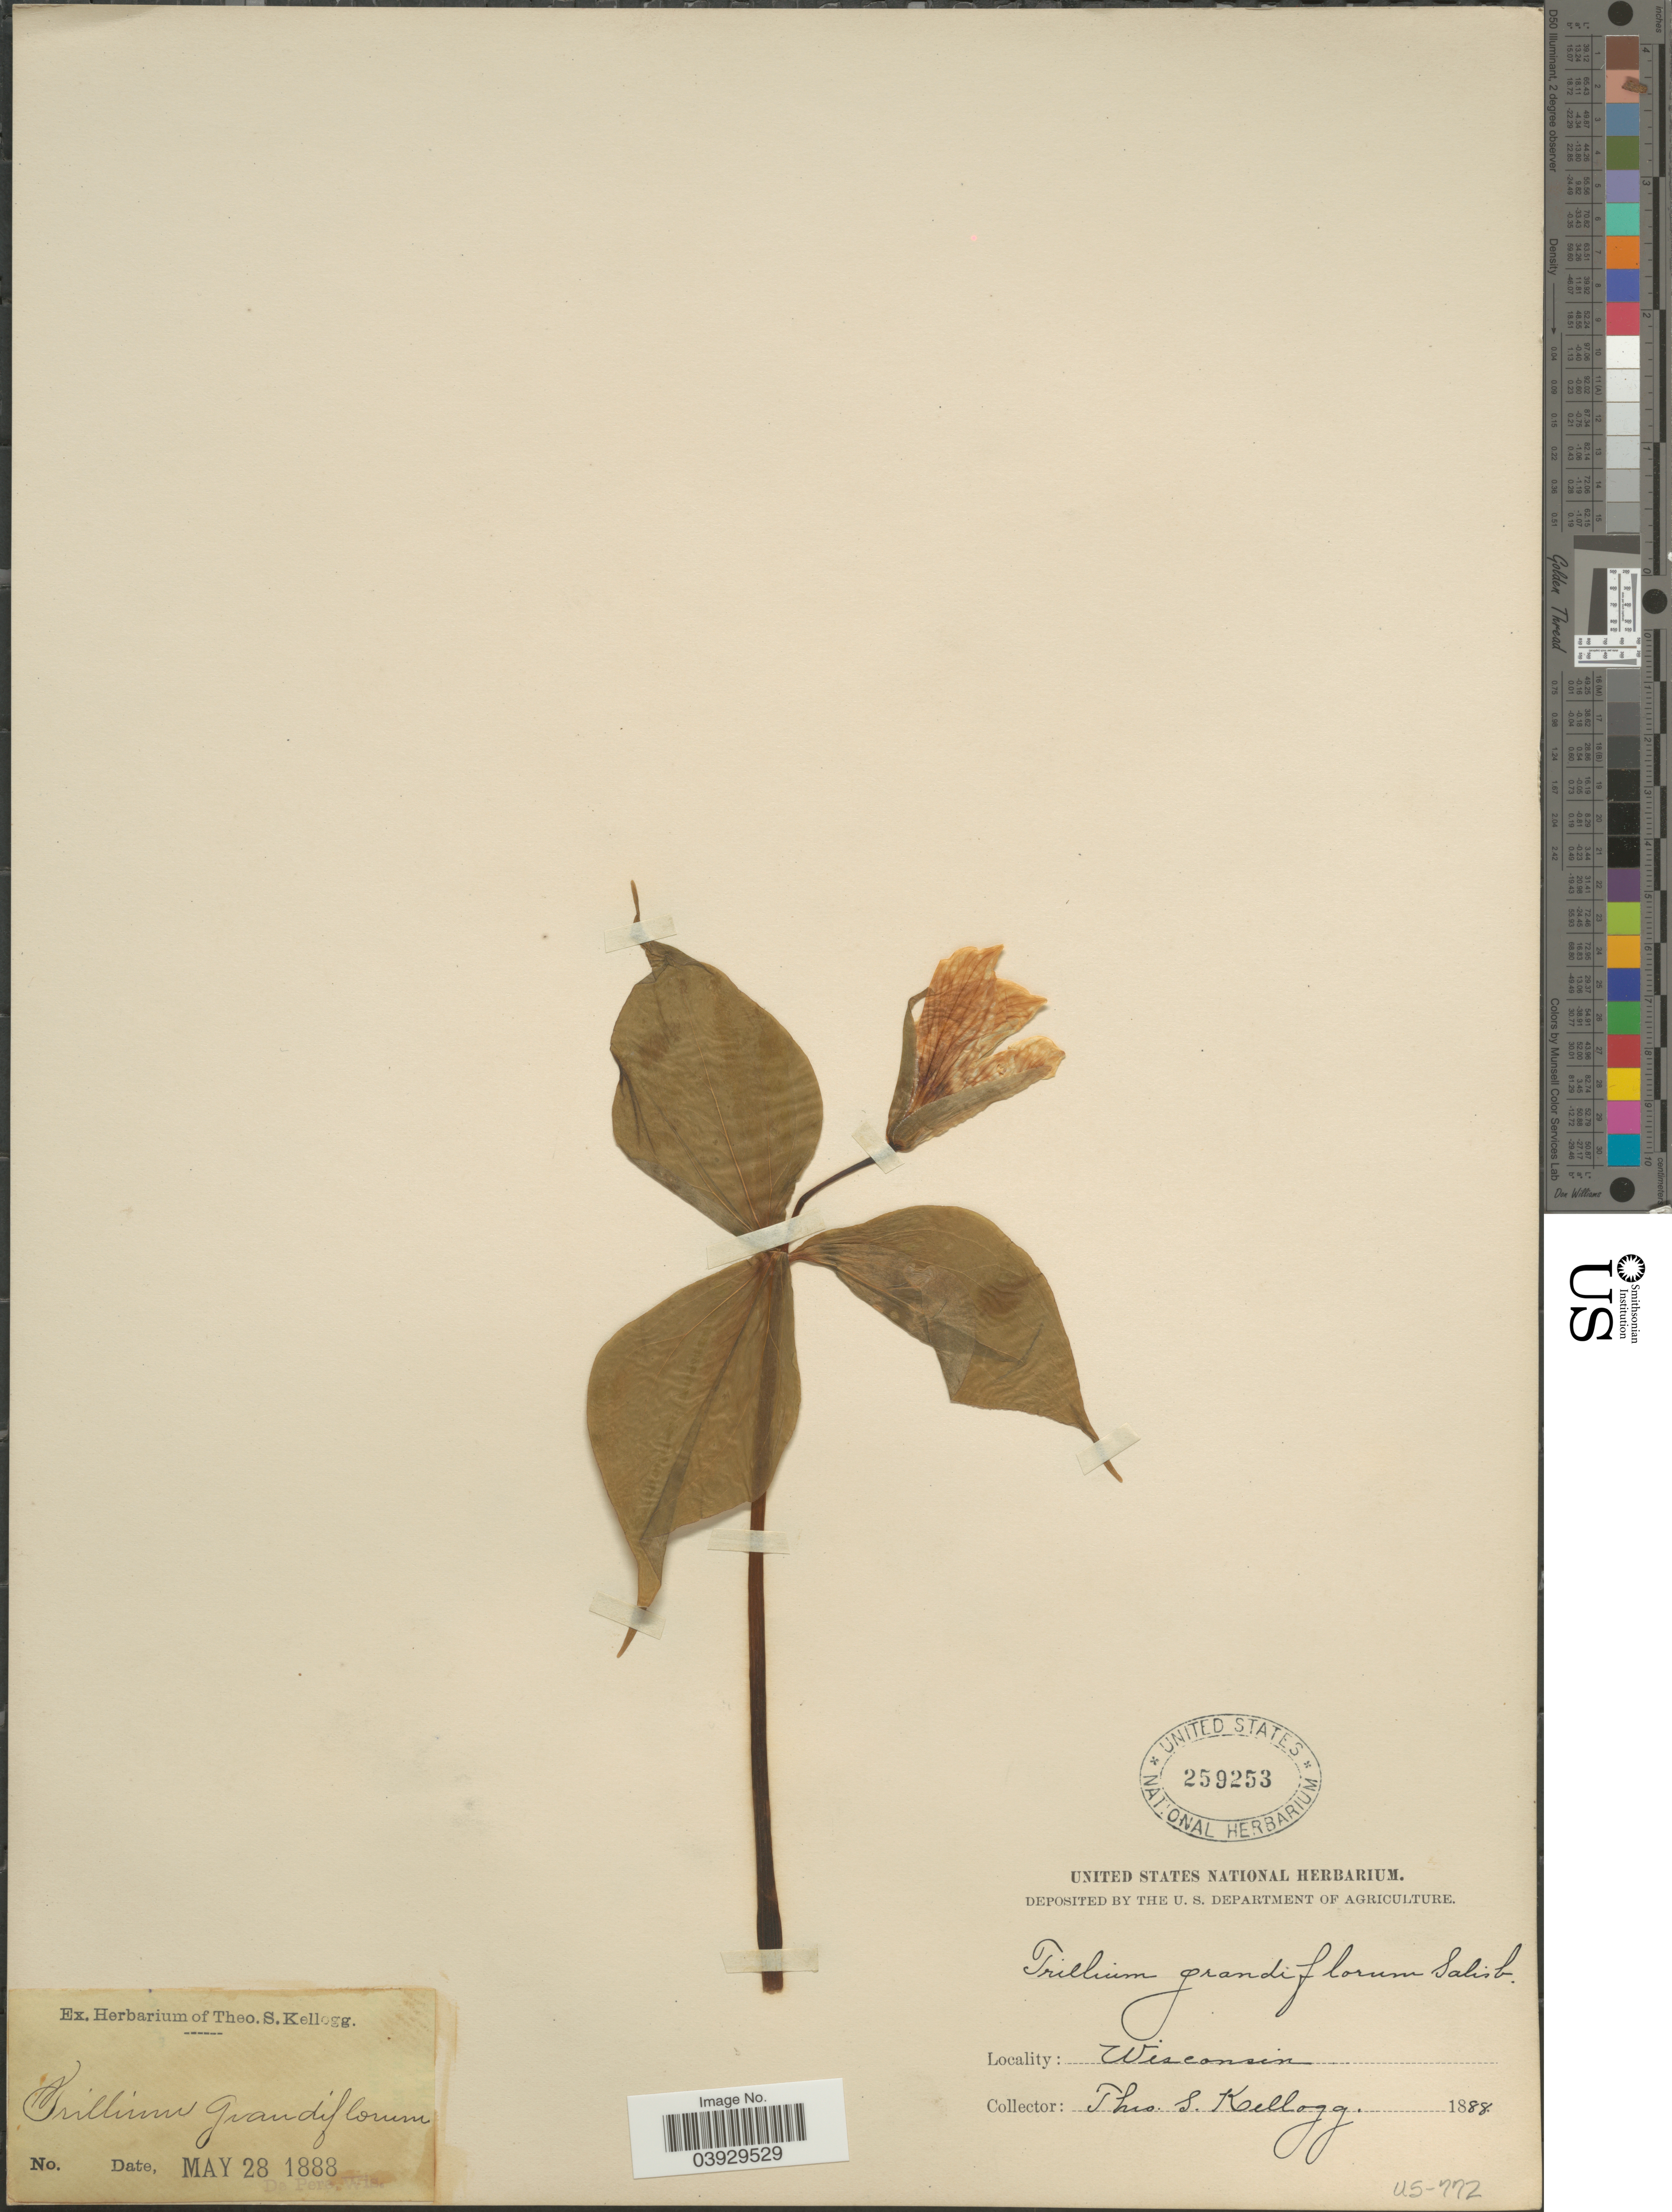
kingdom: Plantae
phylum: Tracheophyta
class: Liliopsida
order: Liliales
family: Melanthiaceae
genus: Trillium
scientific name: Trillium grandiflorum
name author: (Michx.) Salisb.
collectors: T. S. Kellogg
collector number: US-772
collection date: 1888-05-28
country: United States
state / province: Wisconsin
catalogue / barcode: US 259253